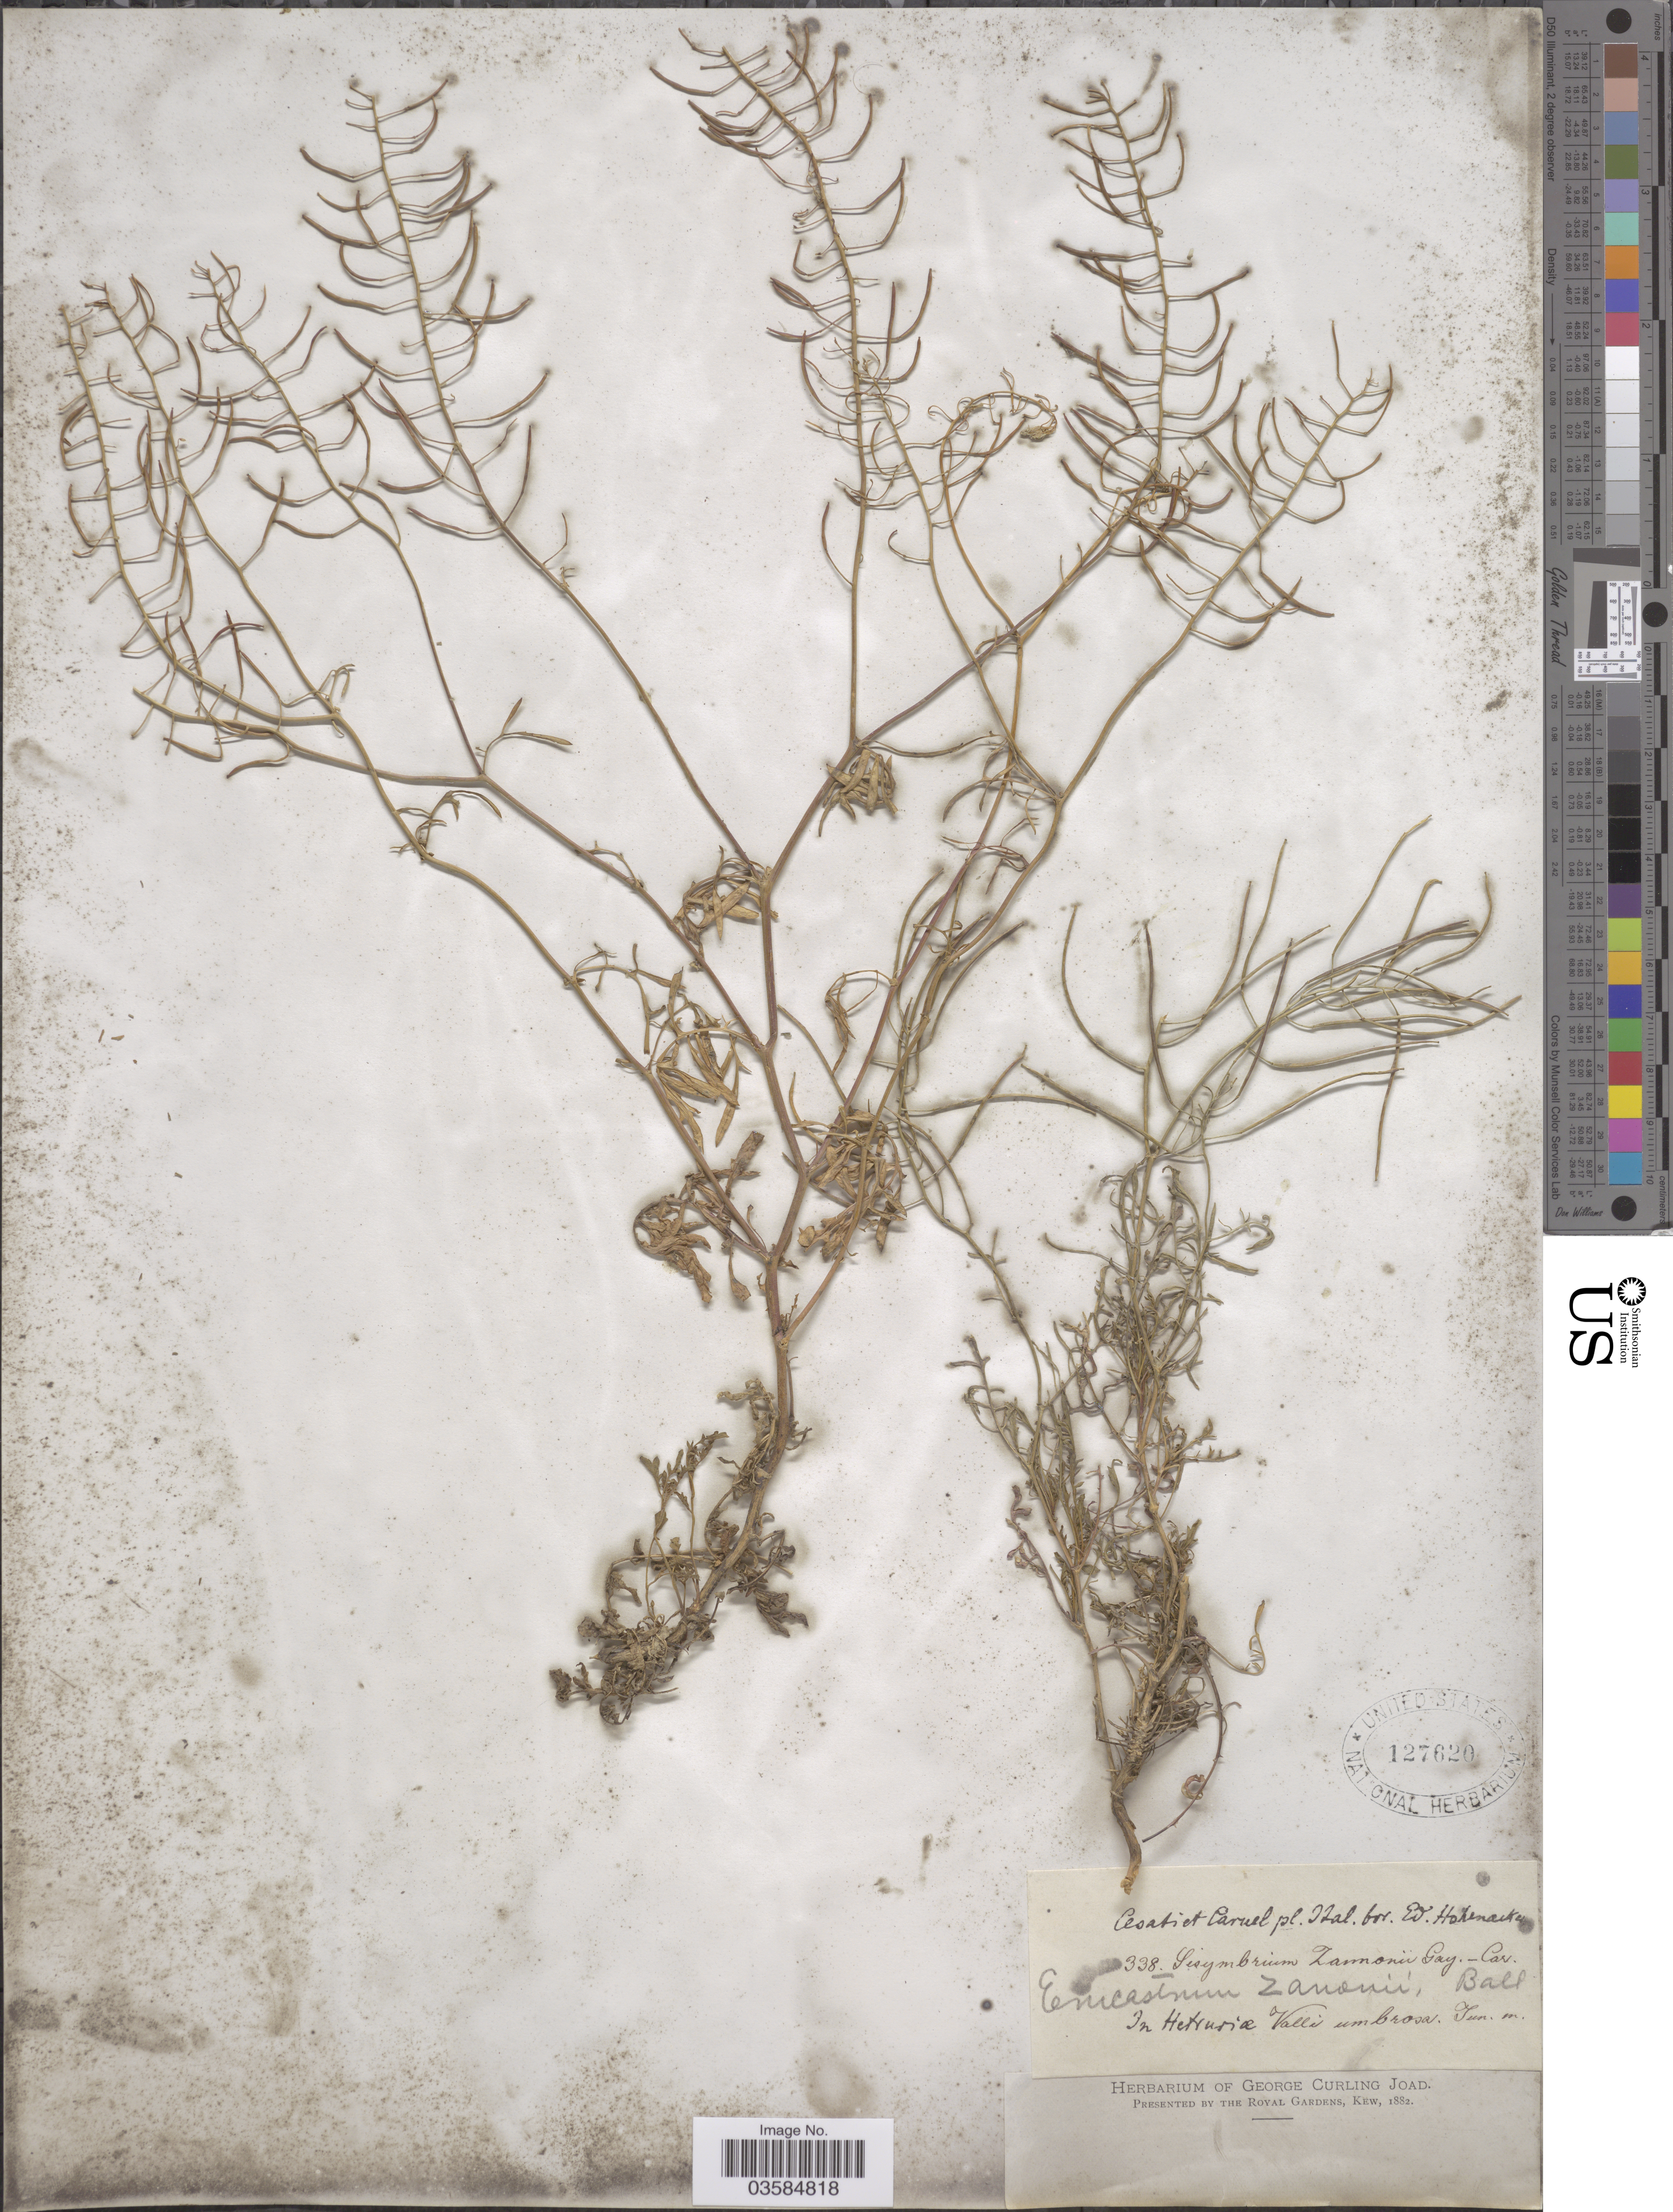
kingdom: Plantae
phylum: Tracheophyta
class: Magnoliopsida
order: Brassicales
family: Brassicaceae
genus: Erucastrum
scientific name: Erucastrum zanonii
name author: Ball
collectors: E. Hohenacker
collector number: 338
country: Italy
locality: Ital. bor. In Hetruria Vallis umbrosa.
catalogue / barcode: US 127620